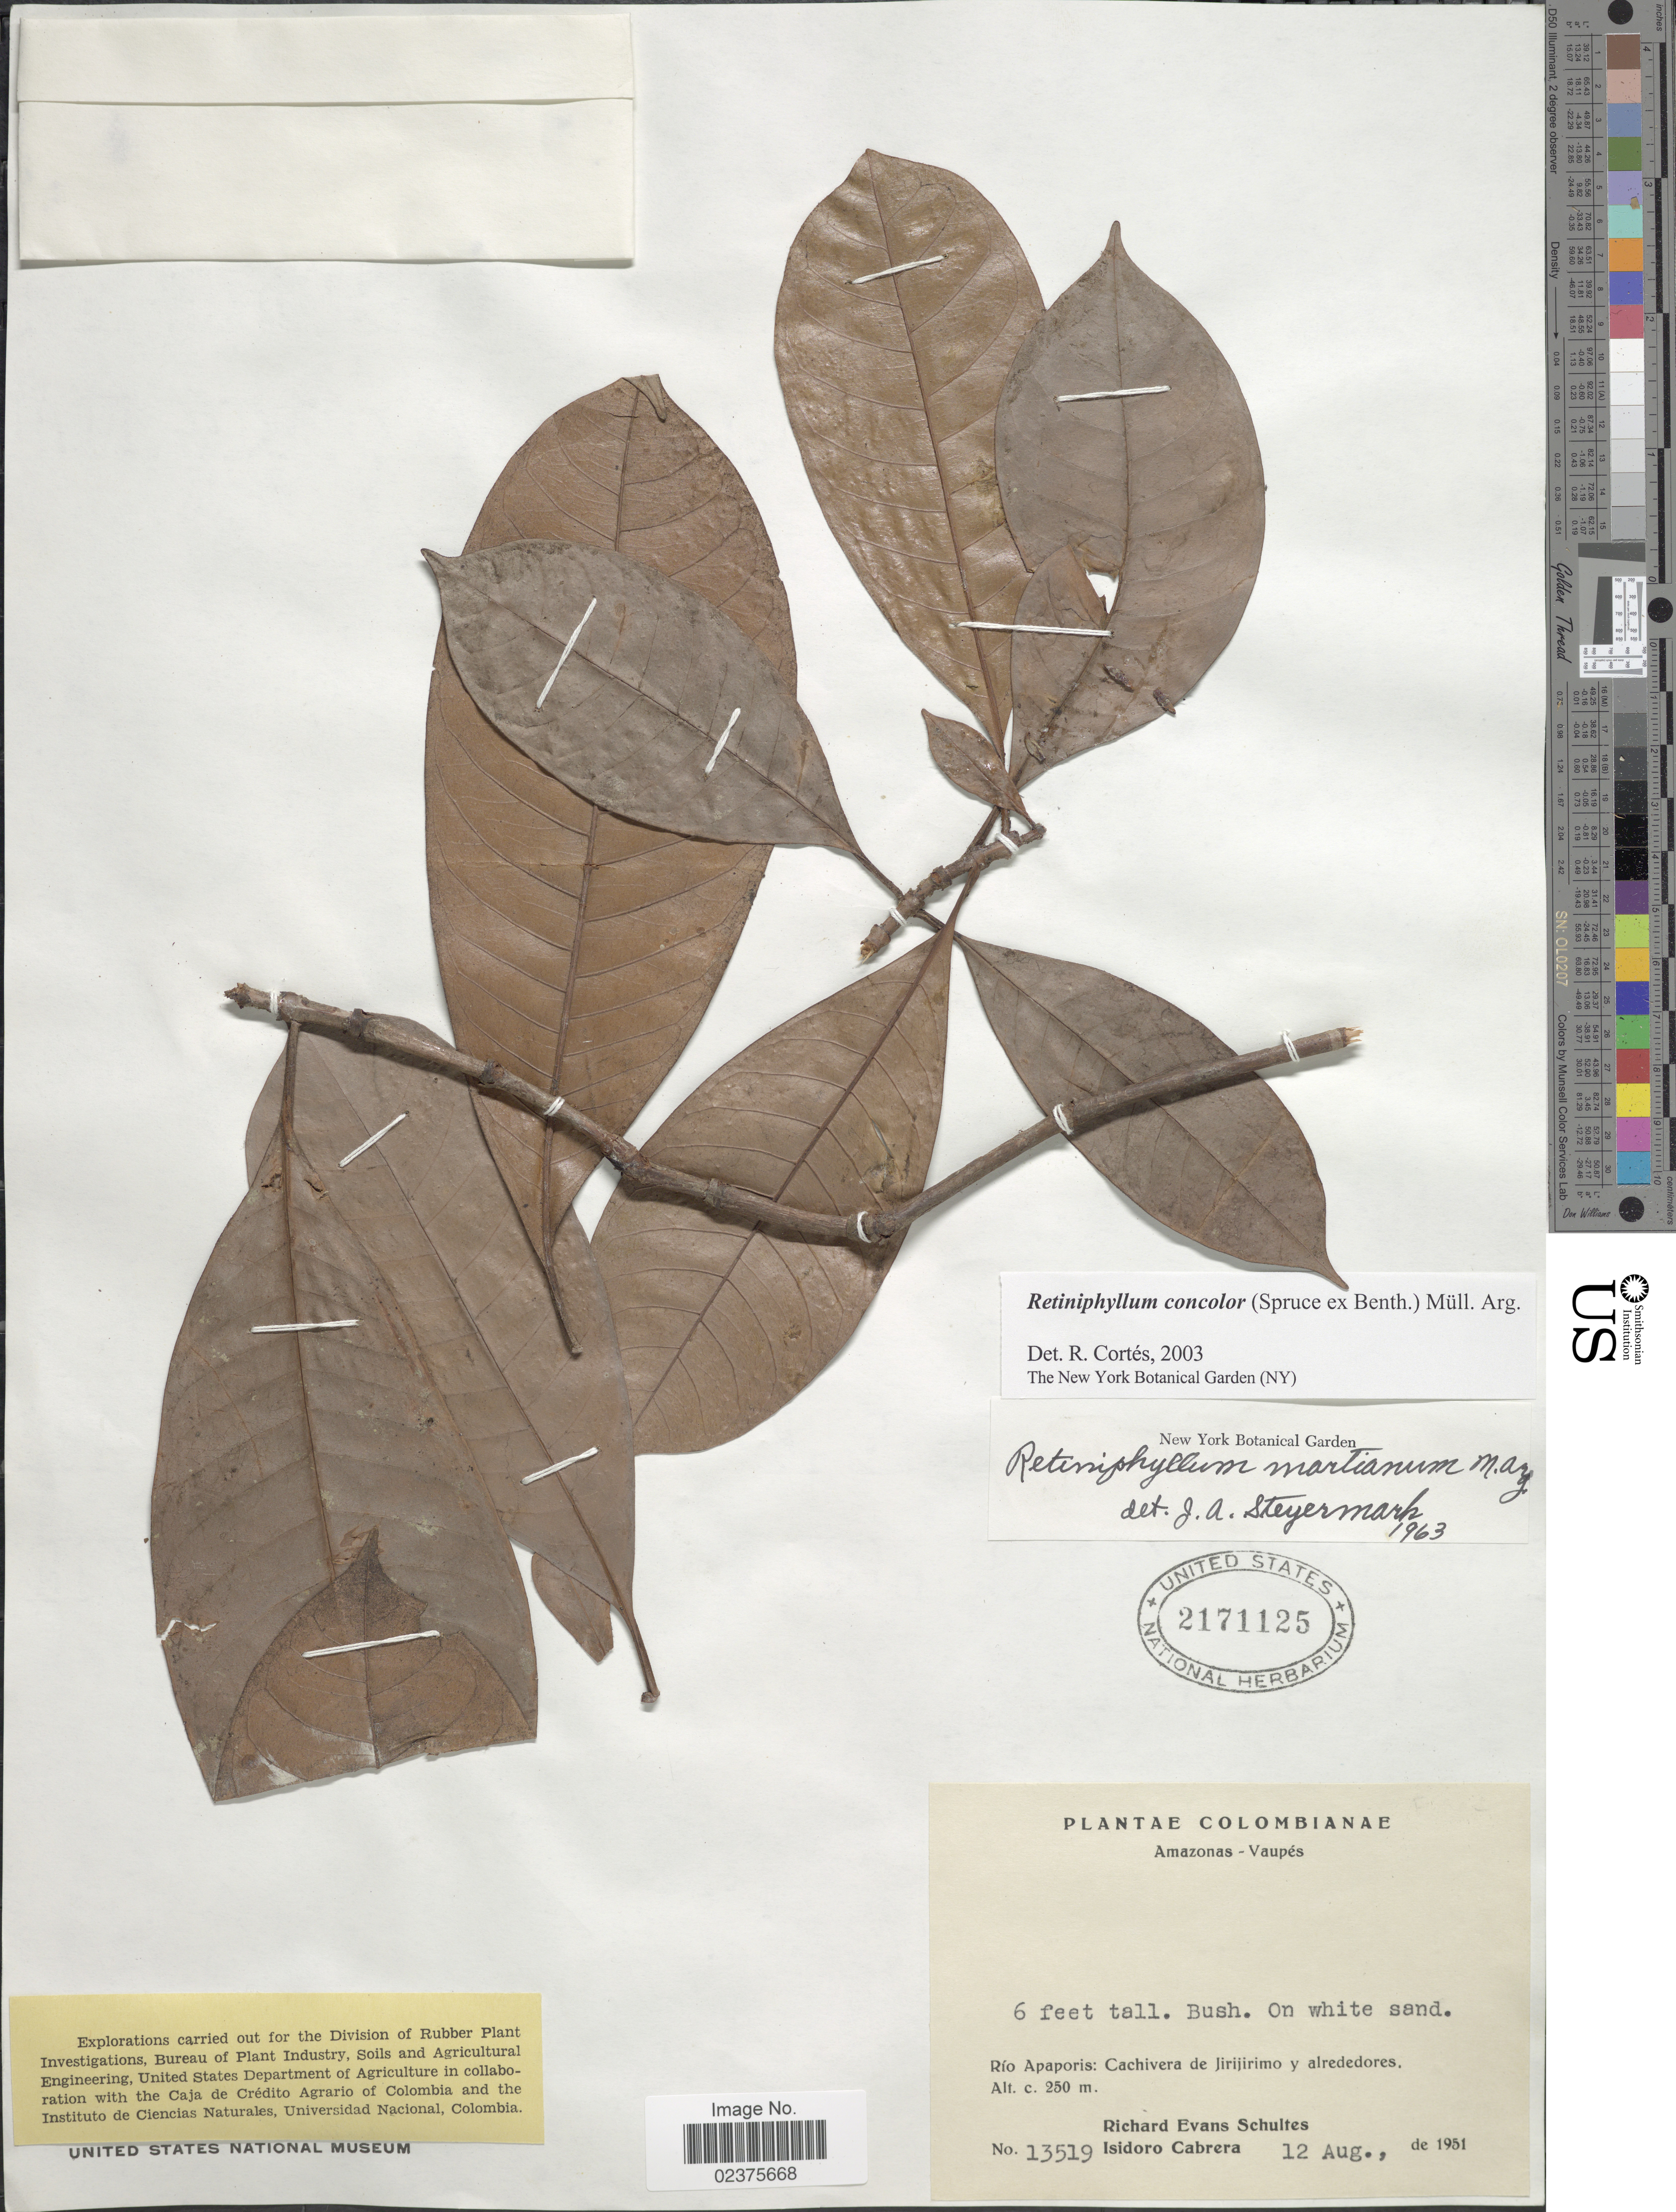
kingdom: Plantae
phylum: Tracheophyta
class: Magnoliopsida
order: Gentianales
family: Rubiaceae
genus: Retiniphyllum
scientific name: Retiniphyllum concolor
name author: (Spruce ex Benth.) Müll. Arg.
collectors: R. E. Schultes & I. Cabrera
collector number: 13519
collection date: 1951-08-12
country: Colombia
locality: Amazonas-Vaupes, Río Apaporis, Cachivera de Jirijirimo y alrededores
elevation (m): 250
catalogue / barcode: US 2171125